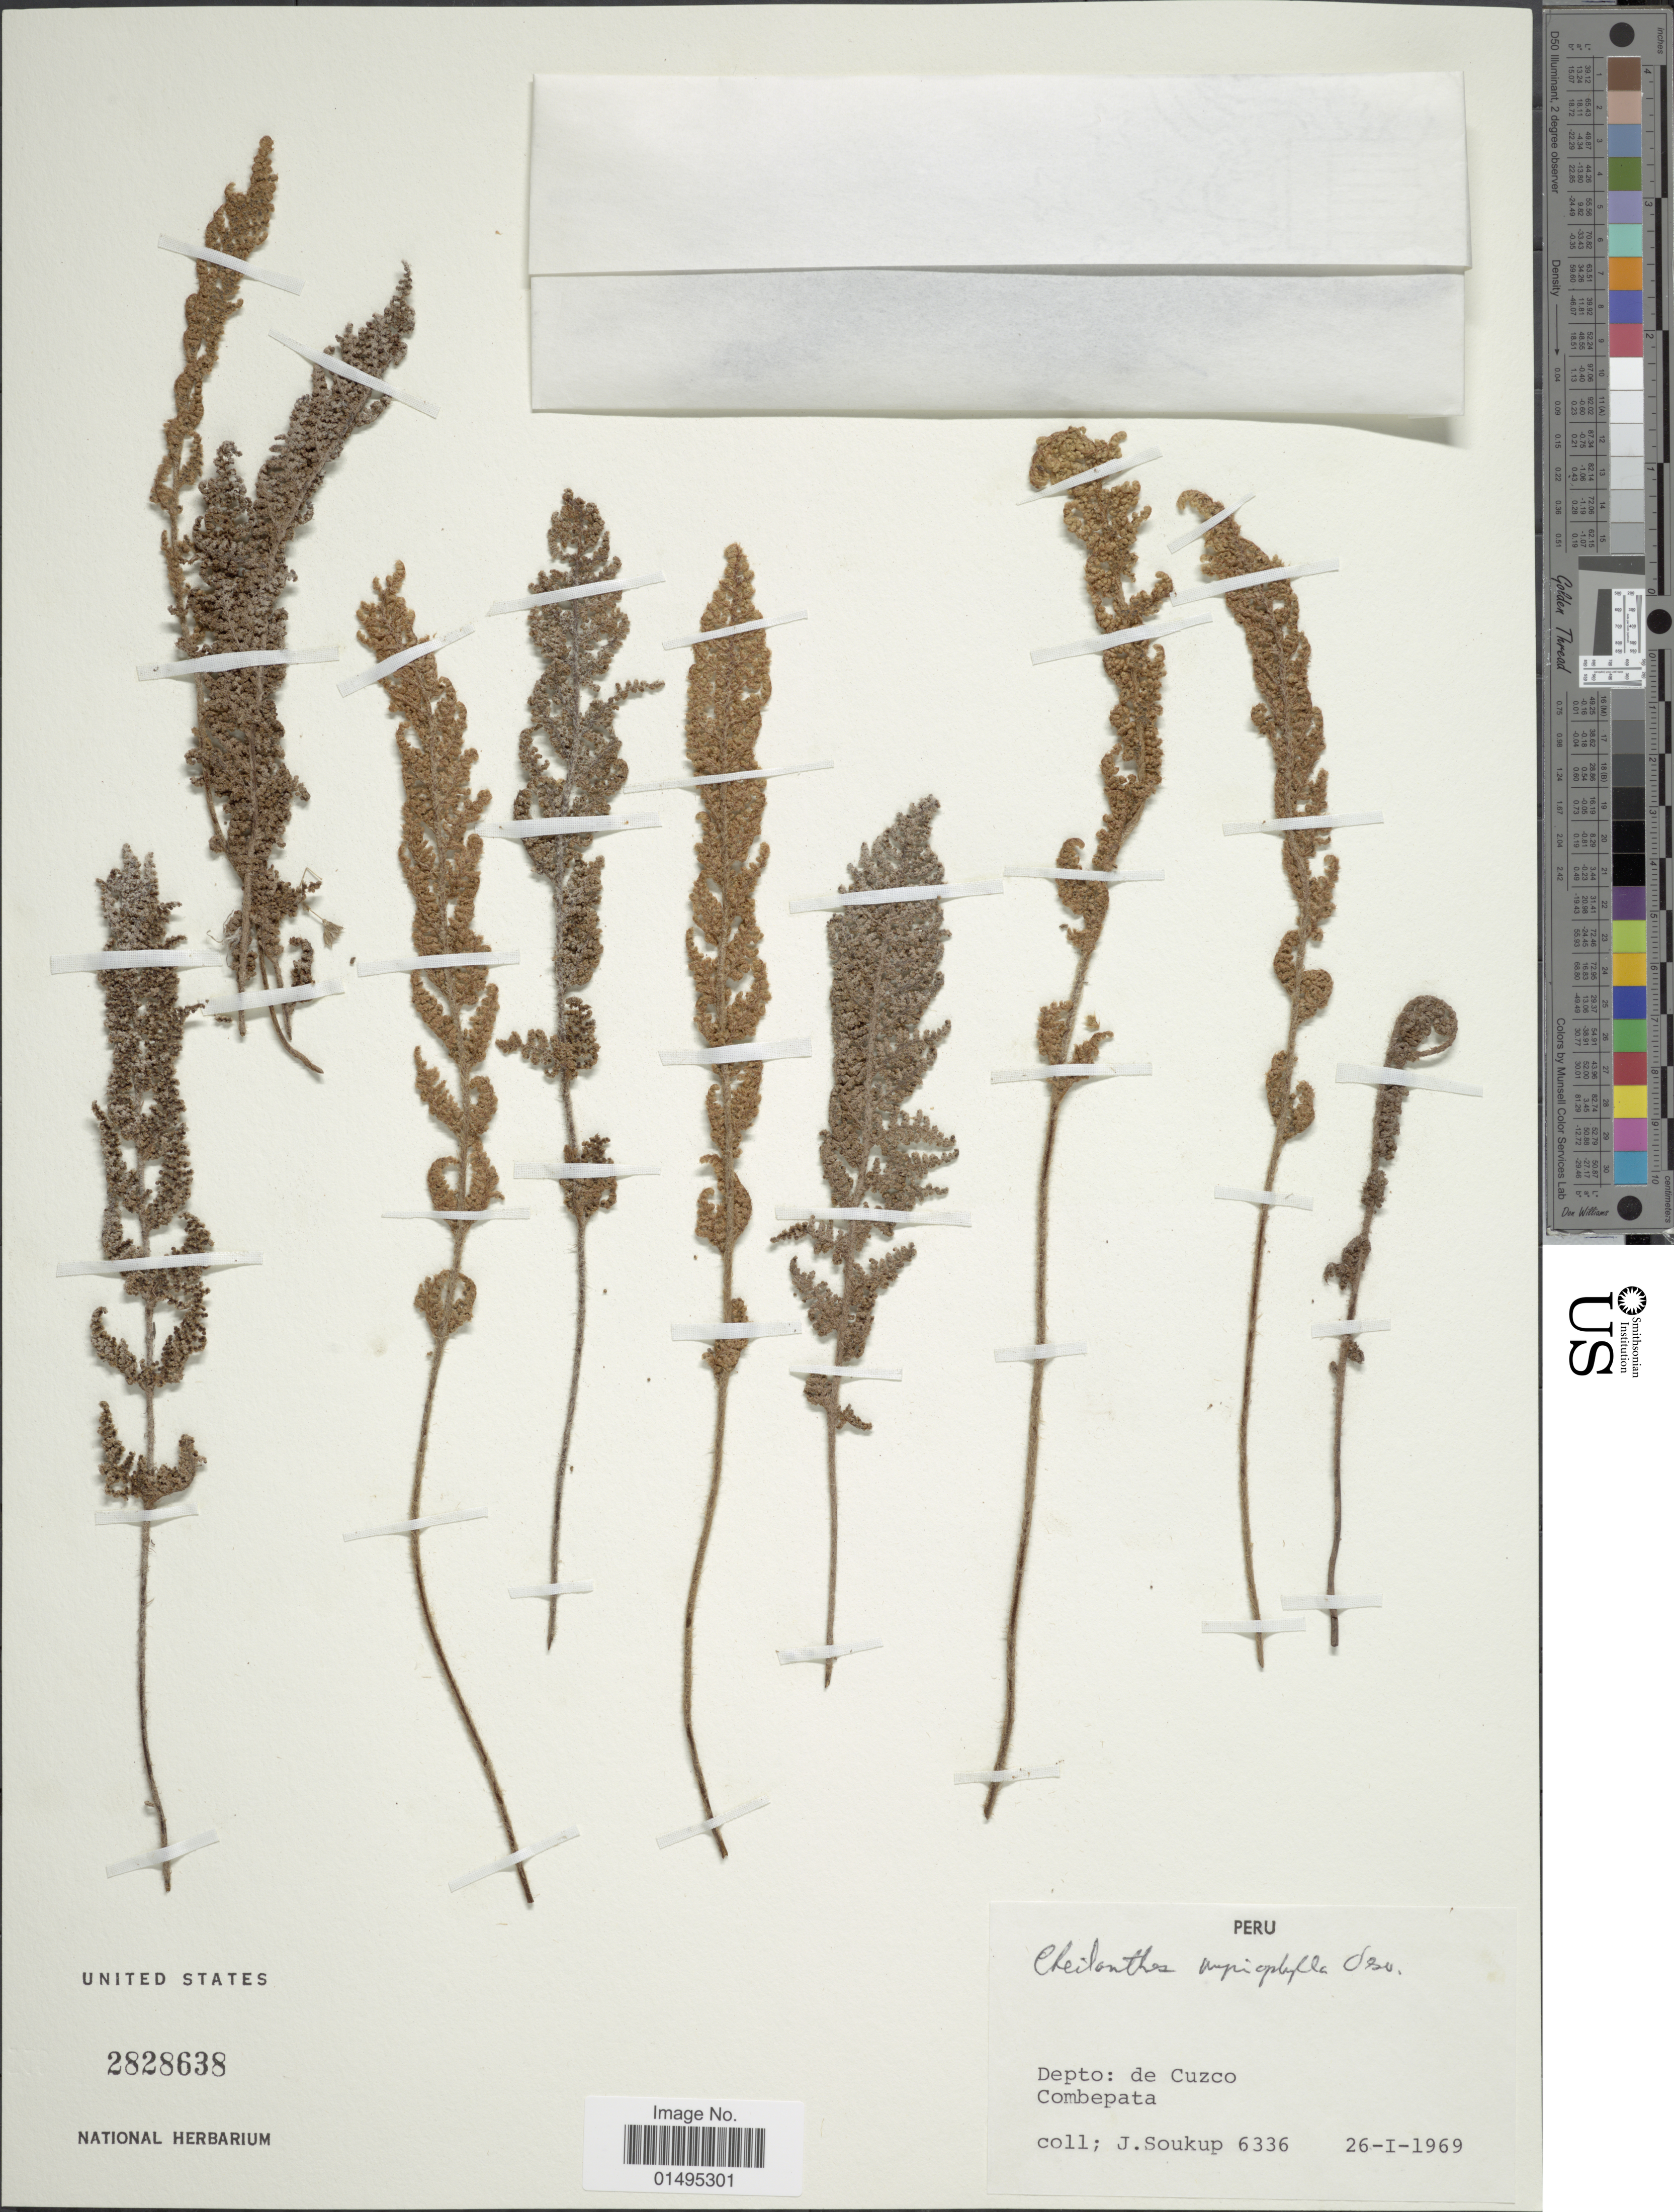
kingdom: Plantae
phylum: Tracheophyta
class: Polypodiopsida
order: Polypodiales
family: Pteridaceae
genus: Myriopteris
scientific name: Myriopteris myriophylla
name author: (Desv.) J. Sm.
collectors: J. Soukup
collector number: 6336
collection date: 1969-01-26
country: Peru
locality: Peru, Depto: de Cuzco, Combepata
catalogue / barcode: US 2828638